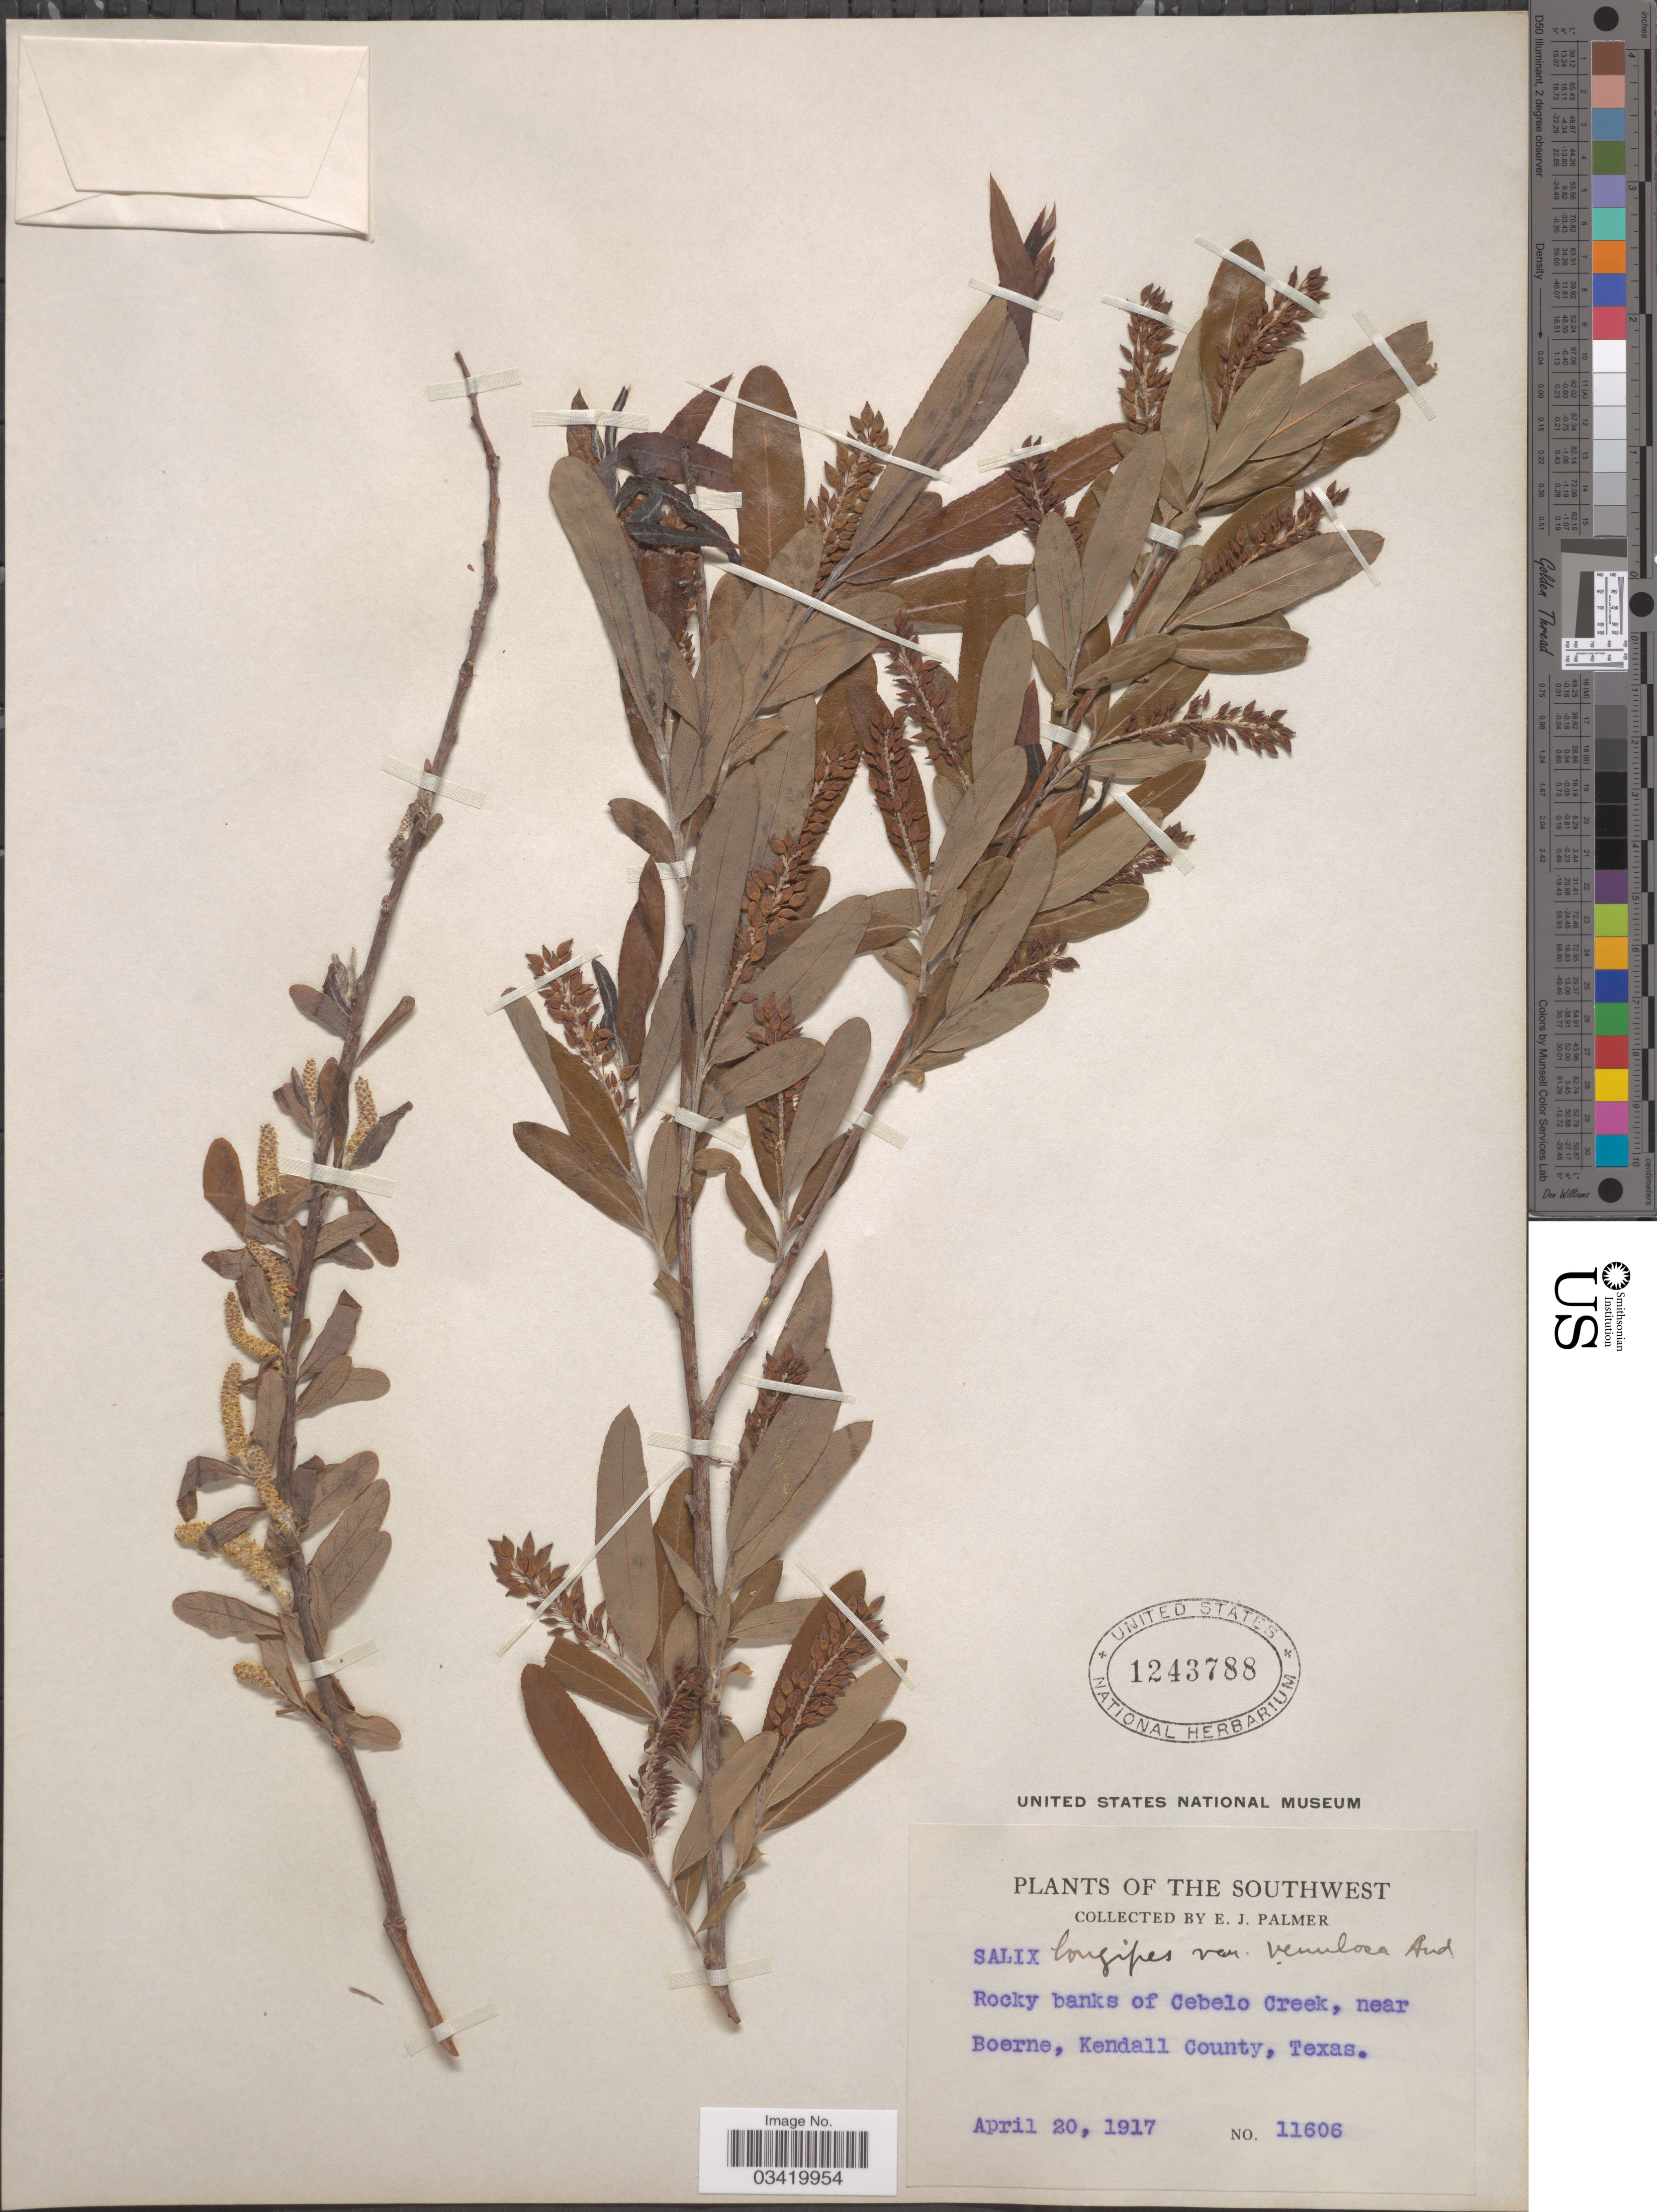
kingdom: Plantae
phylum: Tracheophyta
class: Magnoliopsida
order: Malpighiales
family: Salicaceae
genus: Salix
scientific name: Salix caroliniana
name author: Michx.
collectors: E. J. Palmer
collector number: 11606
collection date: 1917-04-20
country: United States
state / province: Texas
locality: The Southwest. Rocky banks of Cebelo Creek, near Boerne, Kendall County.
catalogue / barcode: US 1243788